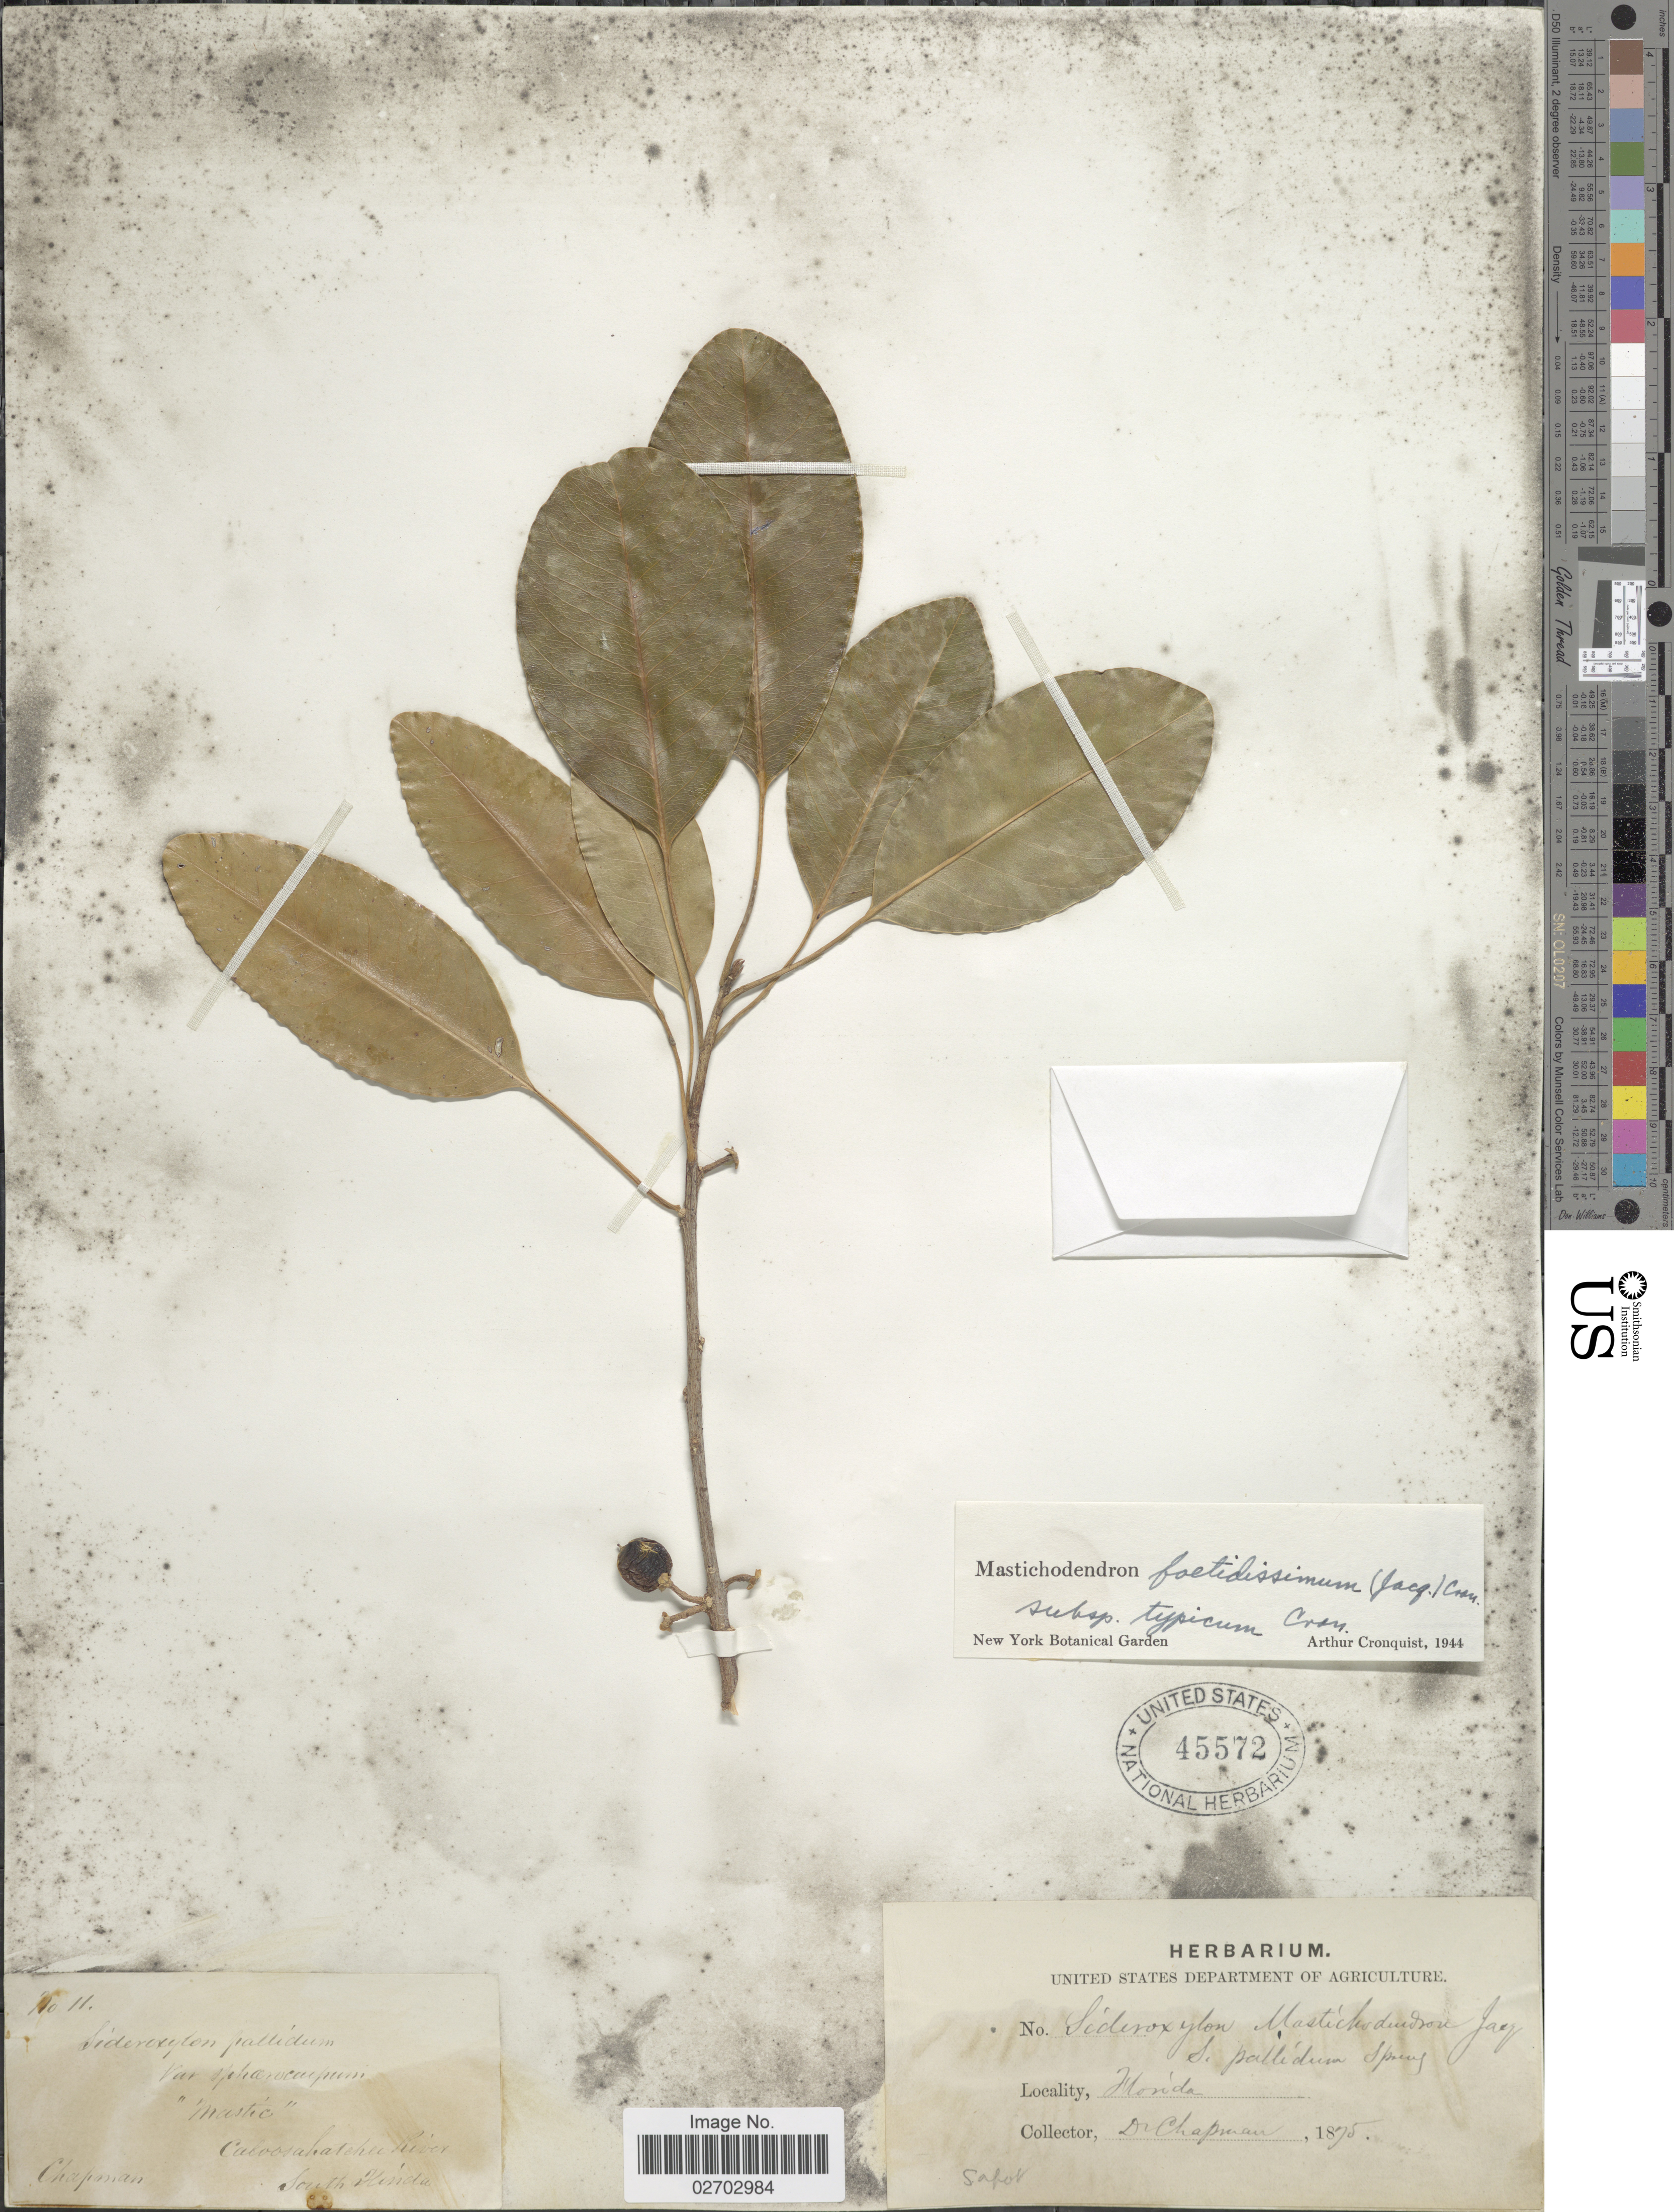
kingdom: Plantae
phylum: Tracheophyta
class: Magnoliopsida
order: Ericales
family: Sapotaceae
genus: Sideroxylon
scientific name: Sideroxylon foetidissimum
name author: Jacq.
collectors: A. Chapman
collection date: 1875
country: United States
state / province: Florida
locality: Caloosahatchee River, South Florida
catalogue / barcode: US 45572